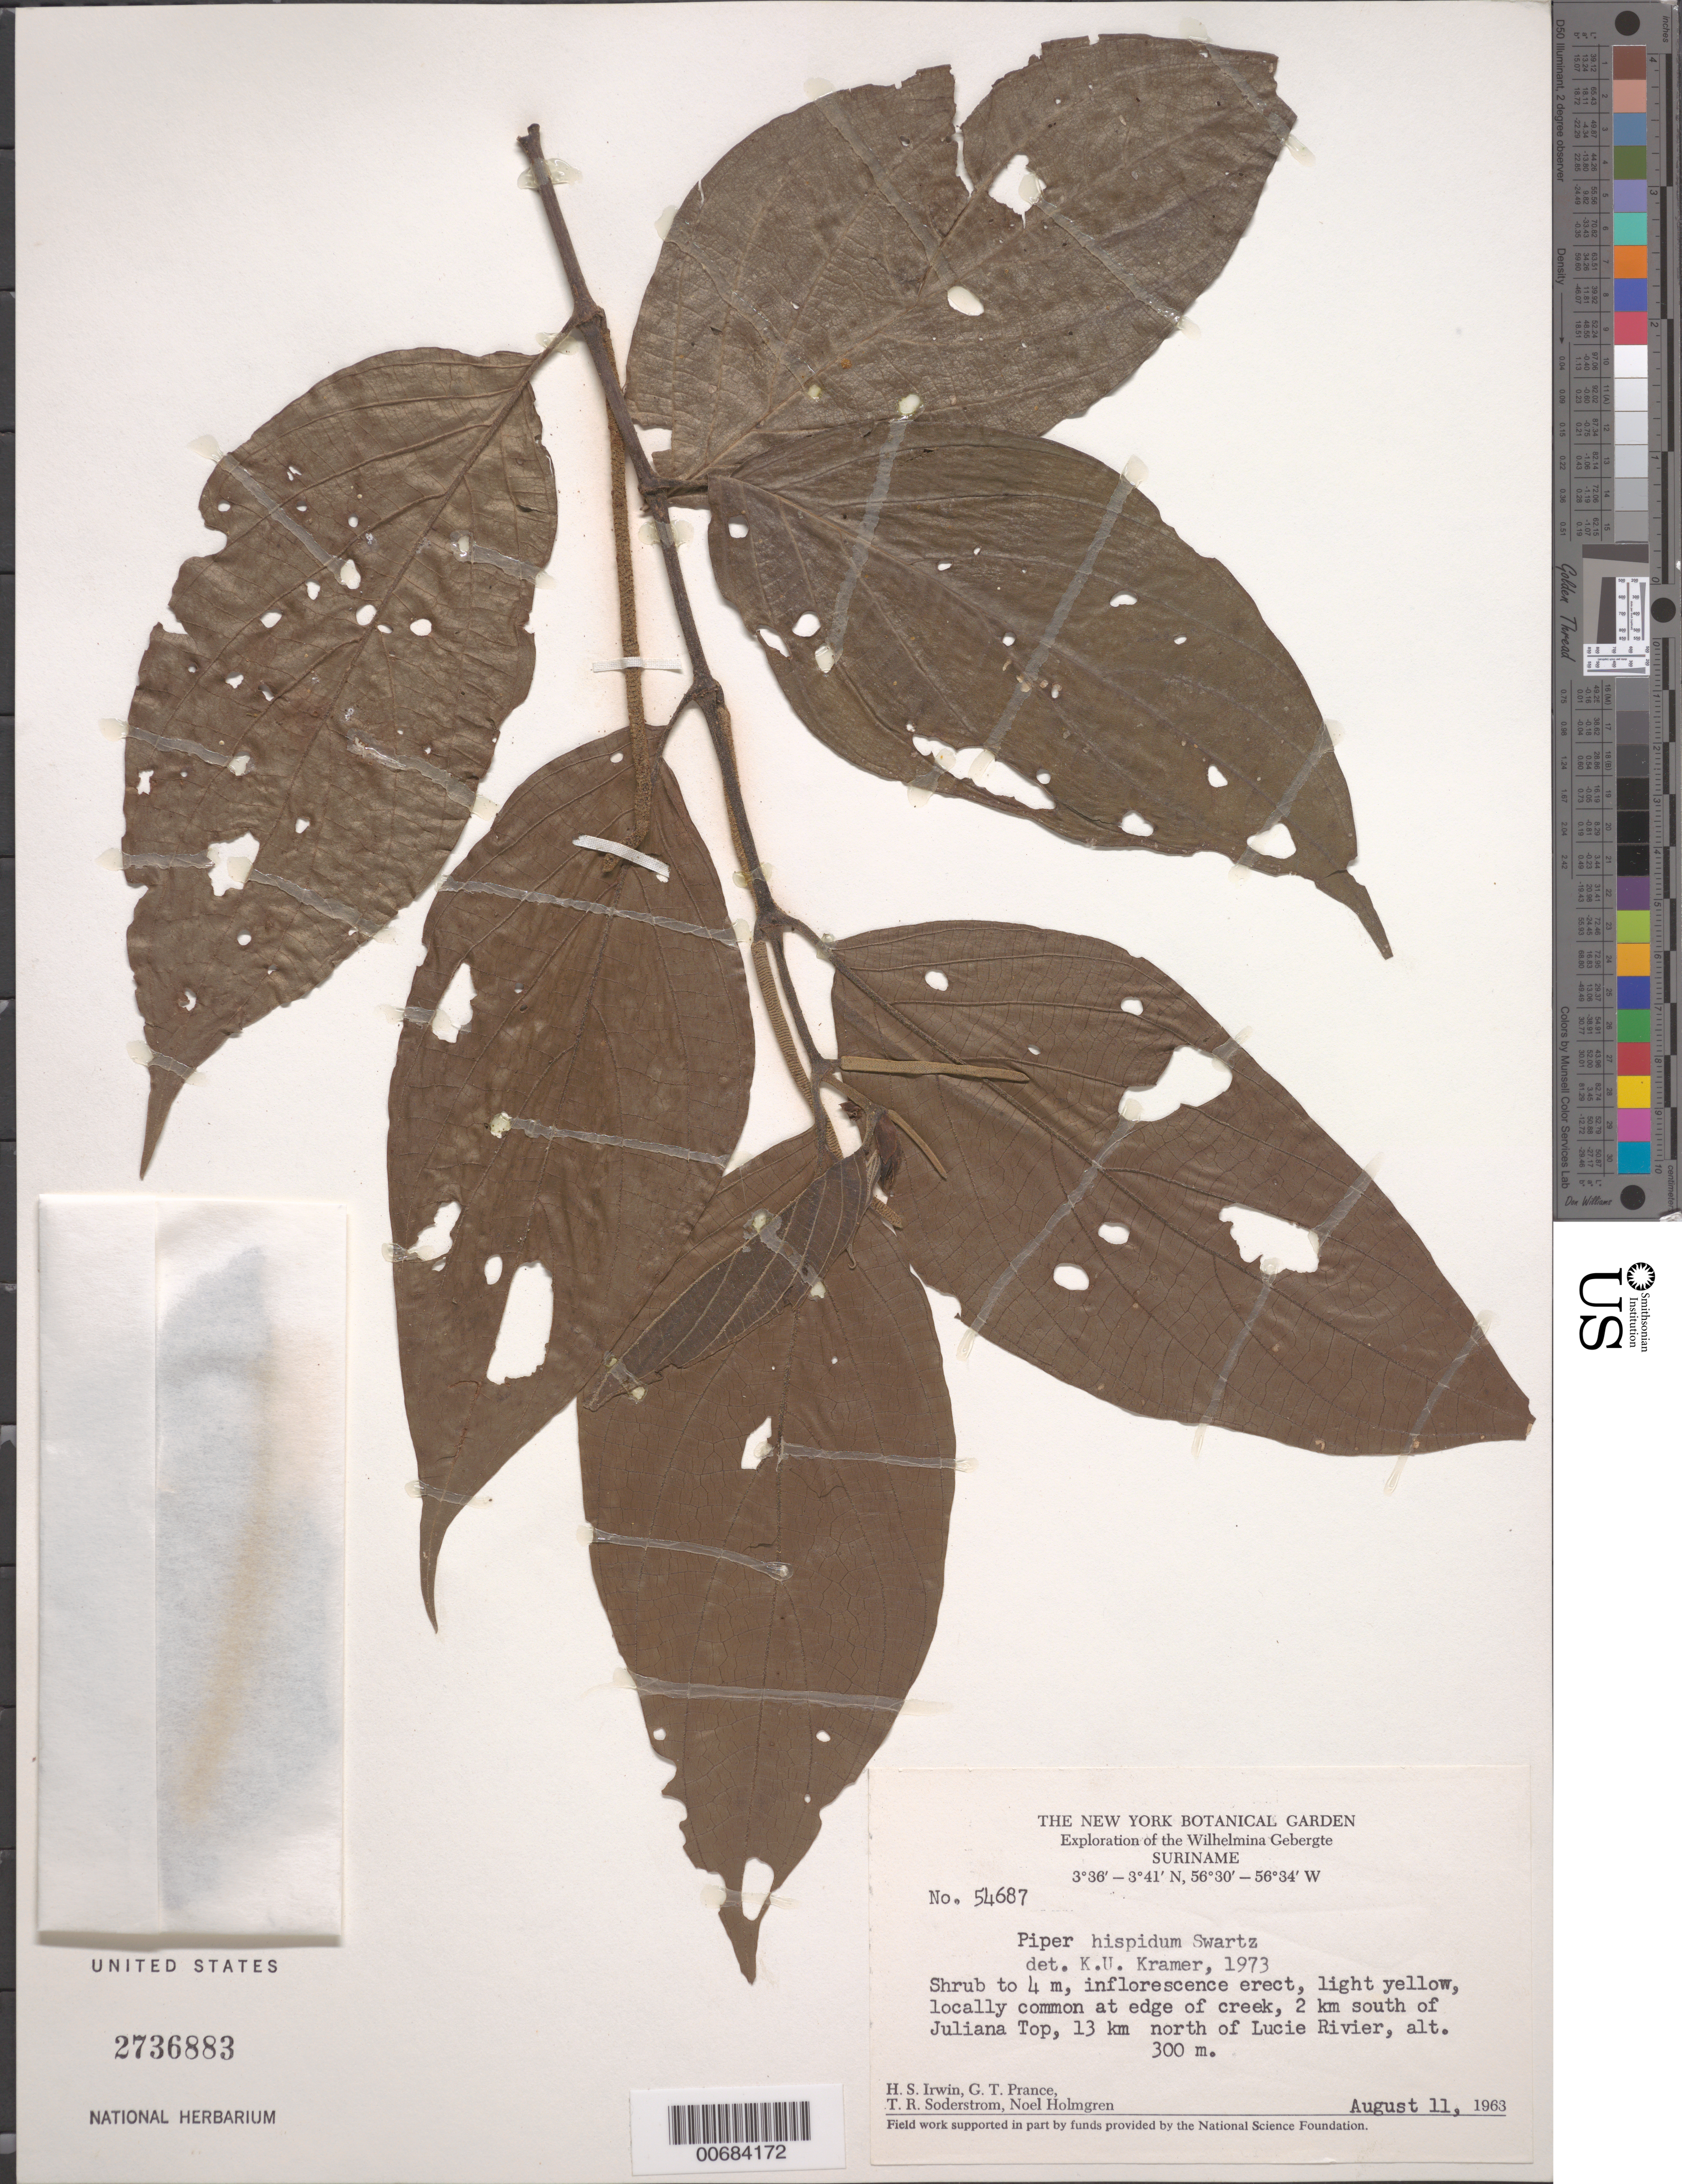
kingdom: Plantae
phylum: Tracheophyta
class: Magnoliopsida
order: Piperales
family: Piperaceae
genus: Piper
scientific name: Piper hispidum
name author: Sw.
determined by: Kramer, K. U.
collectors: H. Irwin, G. T. Prance, T. R. Soderstrom & N. H. Holmgren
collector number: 54687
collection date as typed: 11-Aug-63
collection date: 1963-08-11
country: Suriname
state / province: Sipaliwini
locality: Wilhelminagebergte (Wilhelmina Mts.), 2 km S of Juliana Top, 13 km N of Lucie R.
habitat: Edge of creek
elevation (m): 300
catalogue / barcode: US 2736883